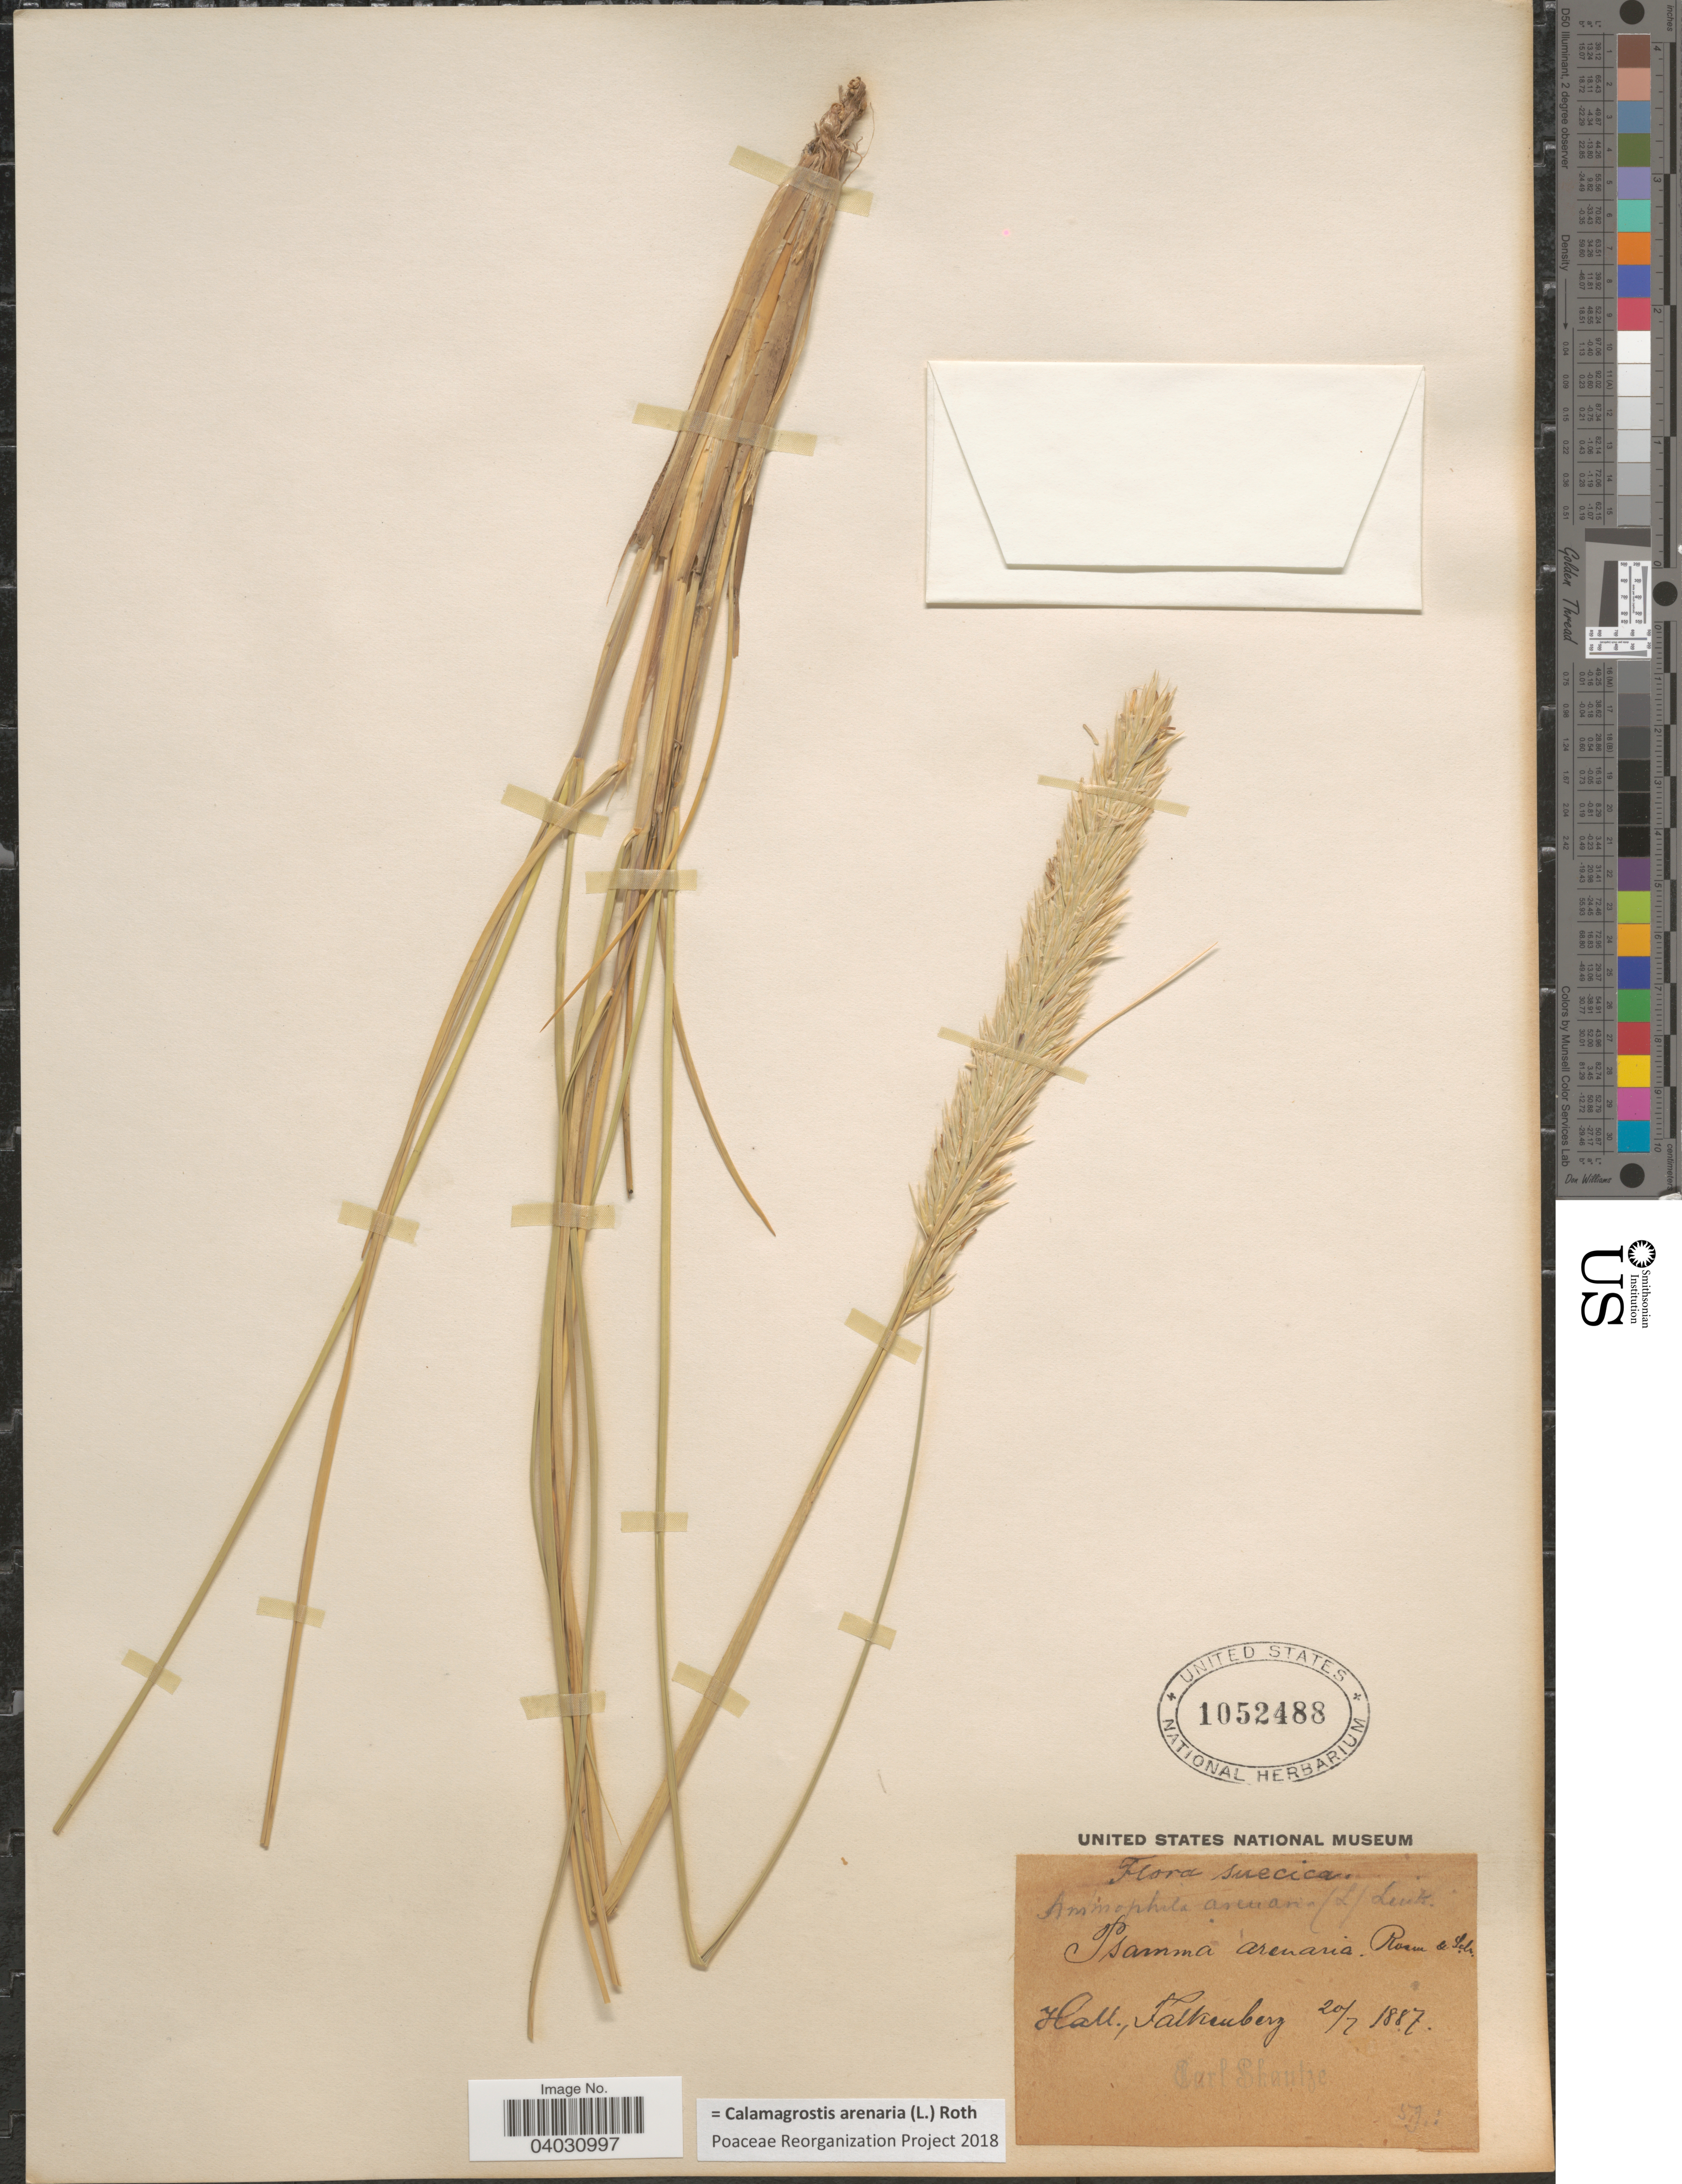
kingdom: Plantae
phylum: Tracheophyta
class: Liliopsida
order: Poales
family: Poaceae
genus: Calamagrostis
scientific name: Calamagrostis arenaria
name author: (L.) Roth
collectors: -- Hall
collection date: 1887-07-20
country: Sweden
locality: Suecica.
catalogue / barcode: US 1052488